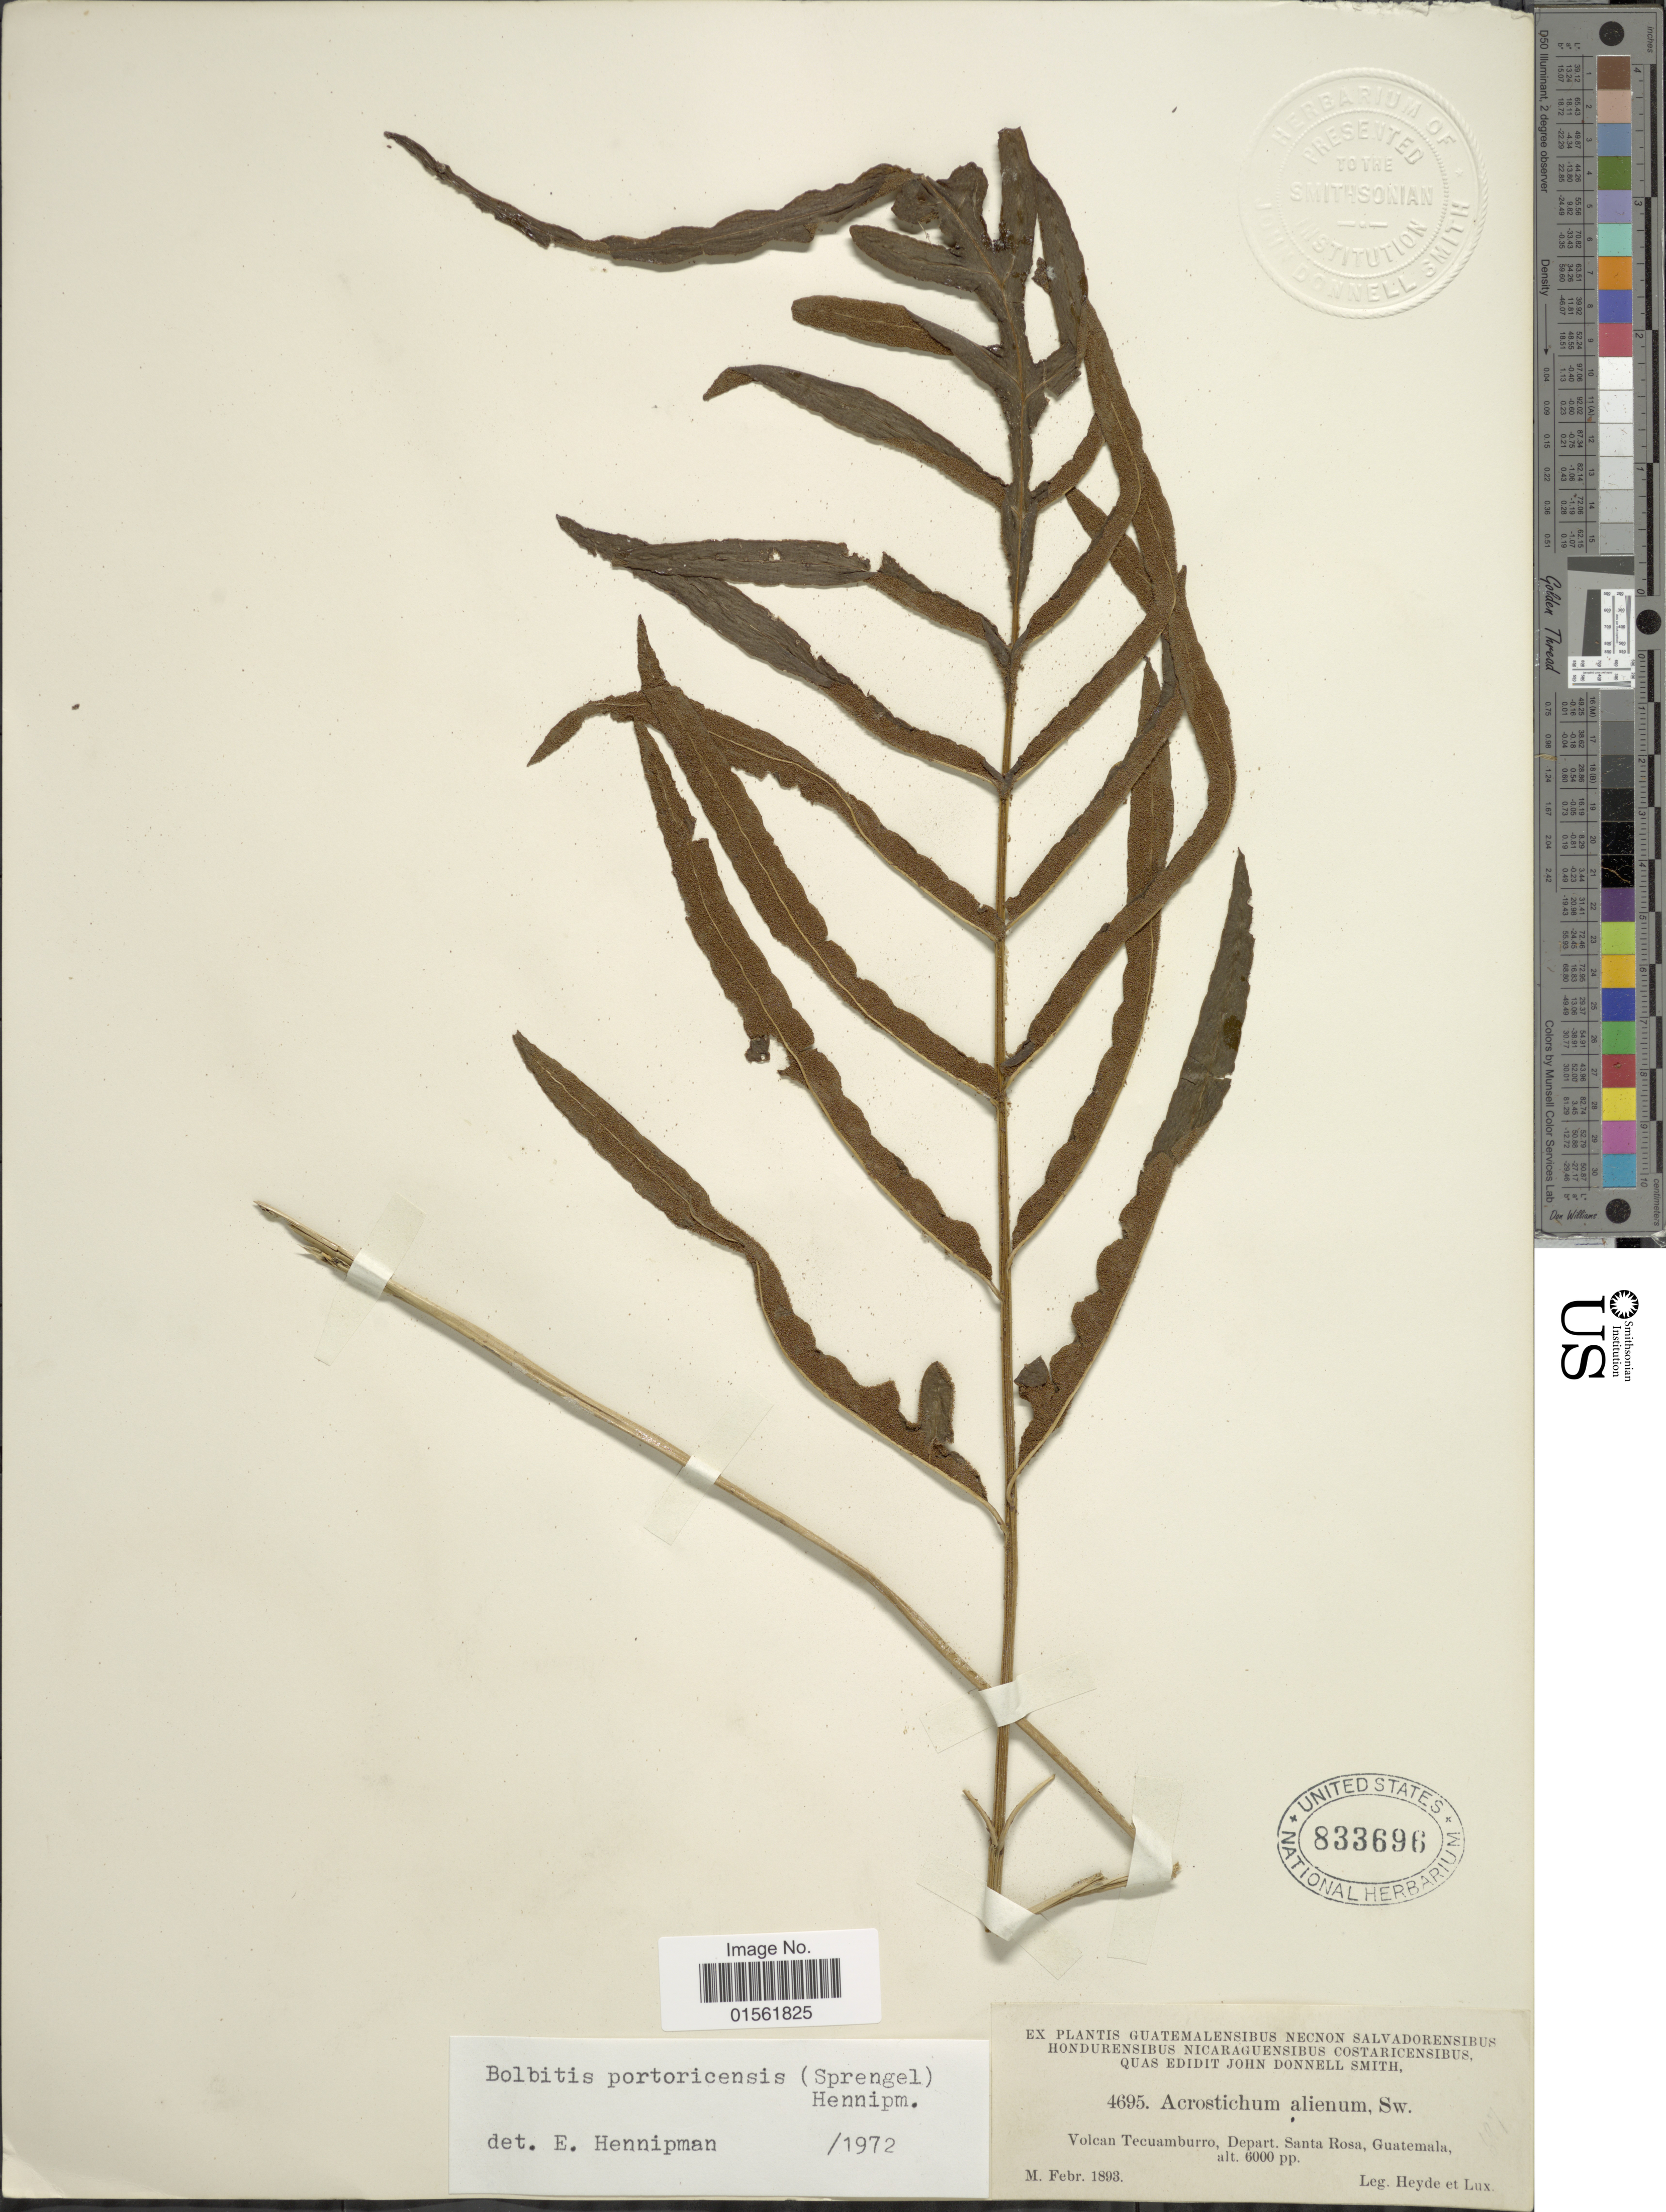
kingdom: Plantae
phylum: Tracheophyta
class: Polypodiopsida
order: Polypodiales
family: Dryopteridaceae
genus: Bolbitis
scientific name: Bolbitis portoricensis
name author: (Spreng.) Hennipman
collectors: Heyde & Lux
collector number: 4695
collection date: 1893-02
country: Guatemala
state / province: Santa Rosa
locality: Volcan Tecuamburro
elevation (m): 1829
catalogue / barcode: US 833696